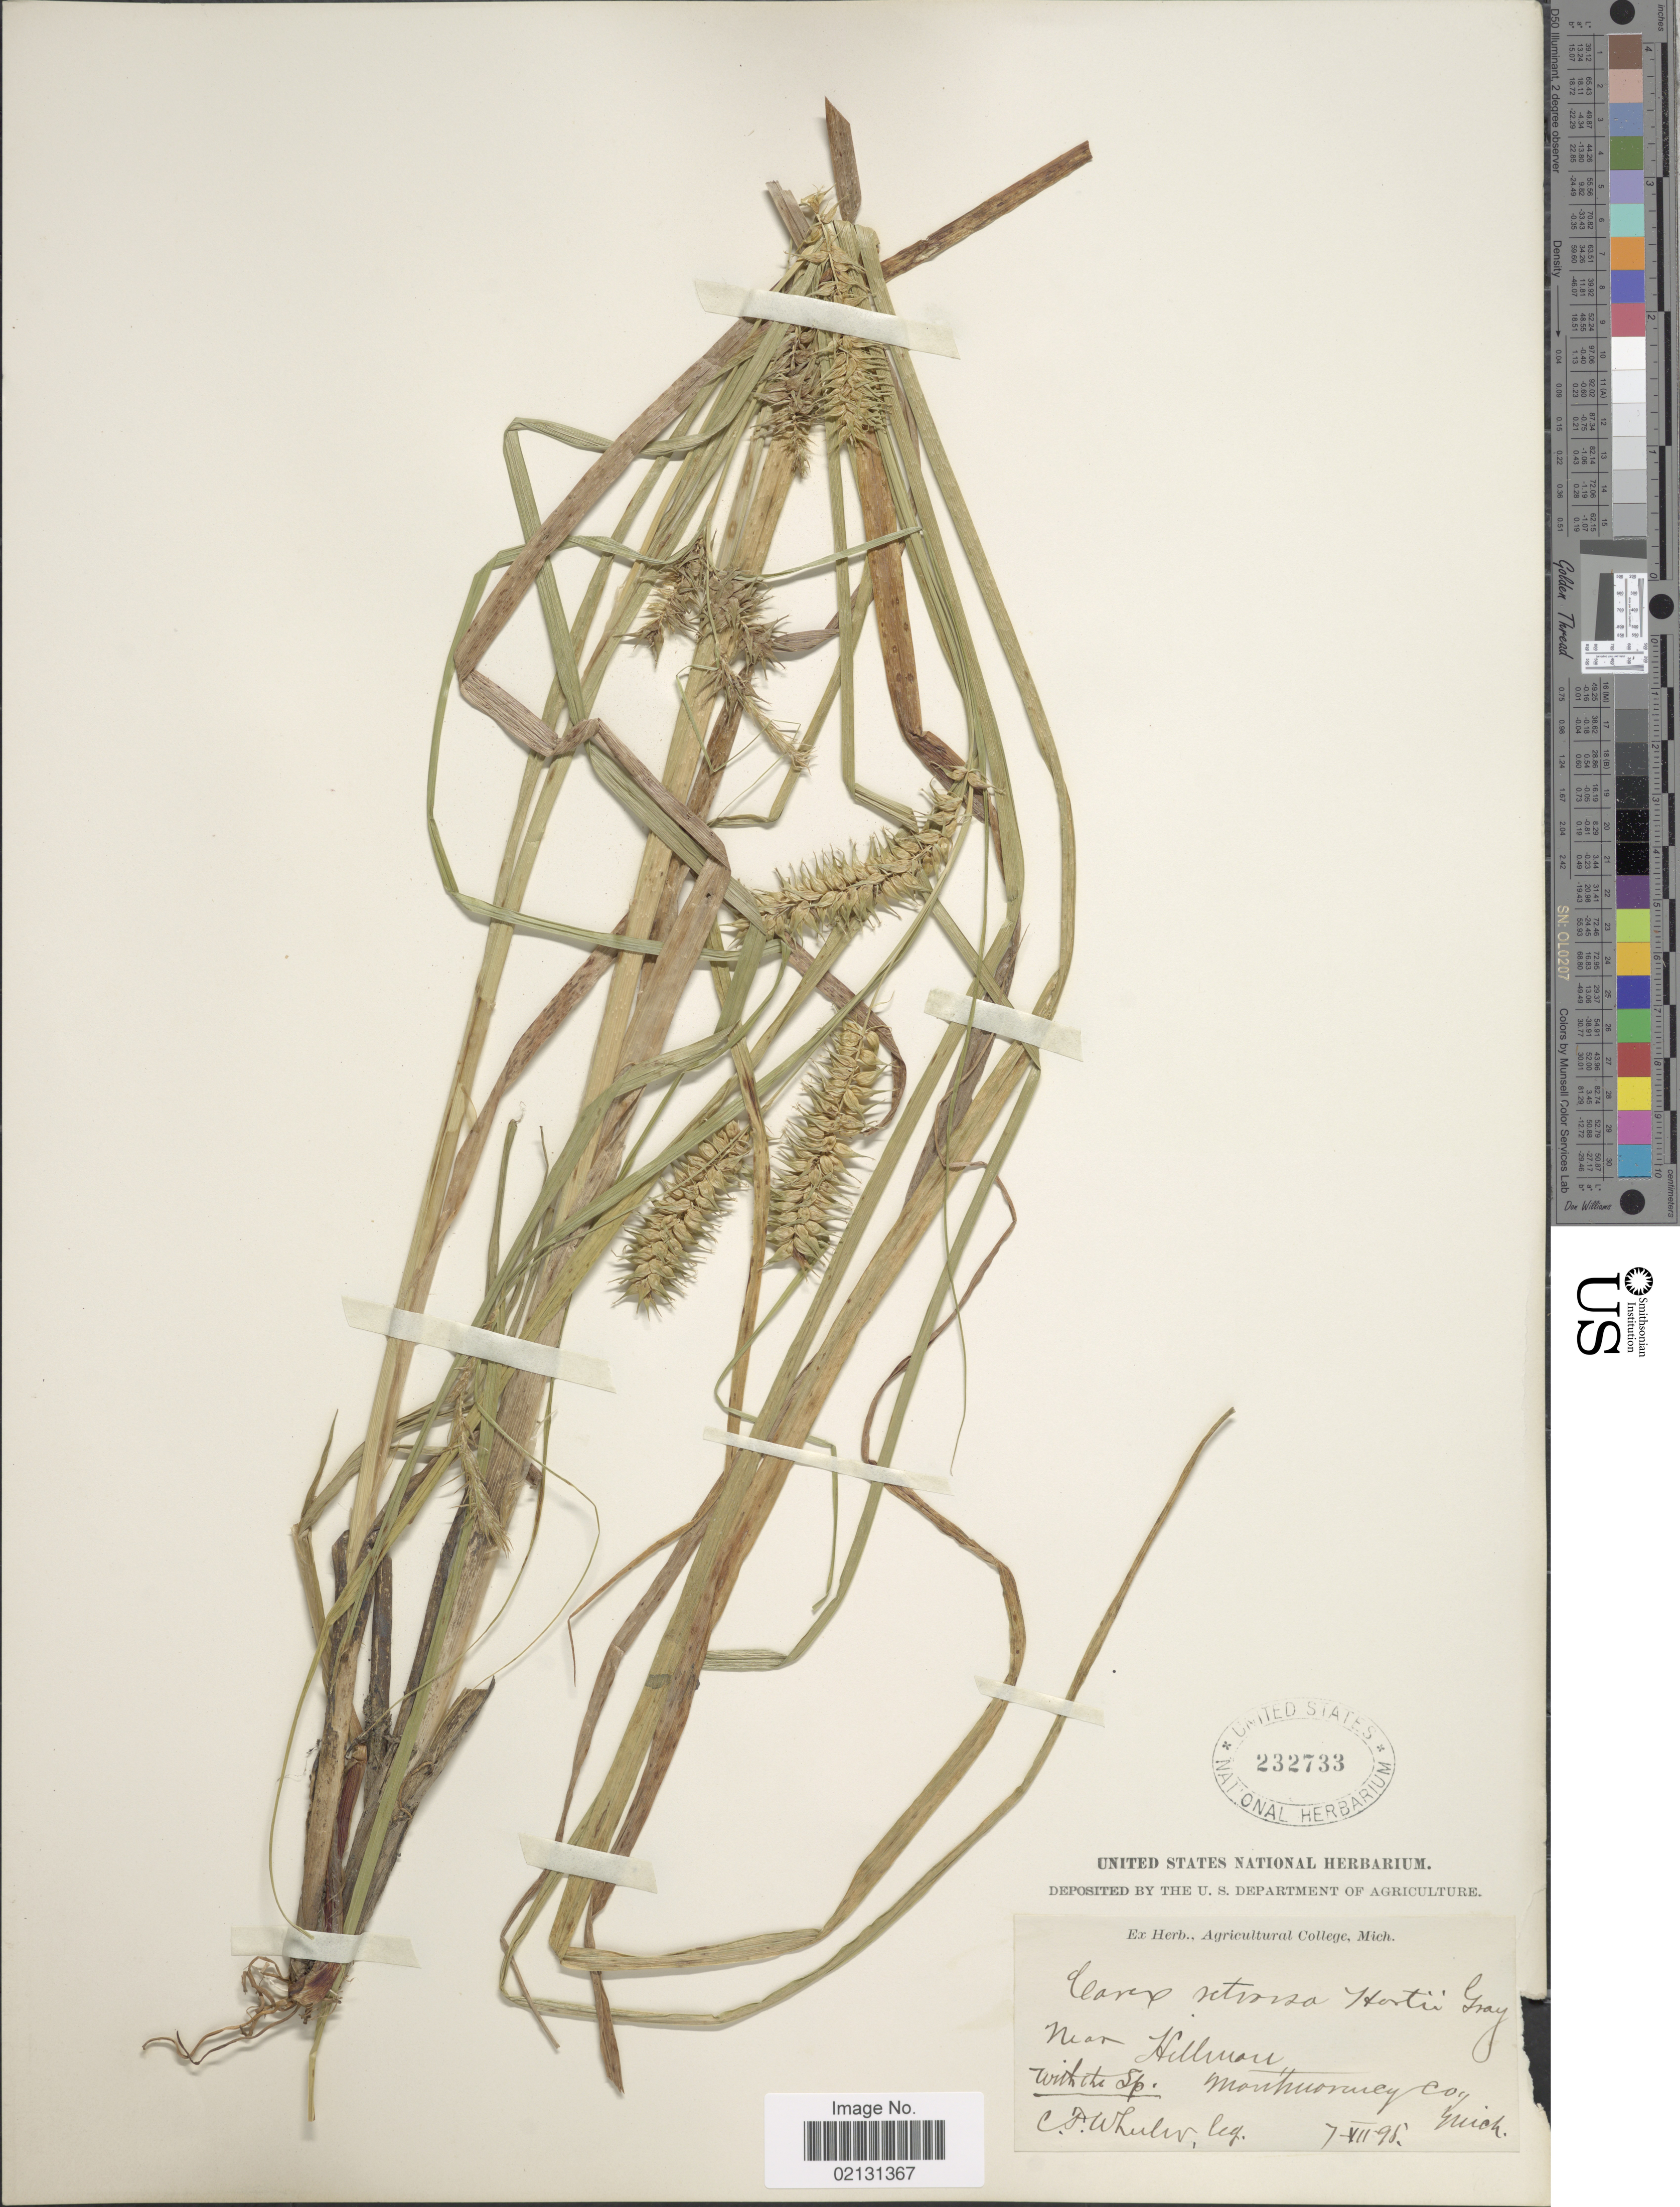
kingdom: Plantae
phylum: Tracheophyta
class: Liliopsida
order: Poales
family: Cyperaceae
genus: Carex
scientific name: Carex retrorsa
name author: Schwein.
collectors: C. Wheeler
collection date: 1895-07-07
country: United States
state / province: Michigan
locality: Near Hillman, Montmorency Co.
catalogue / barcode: US 232733